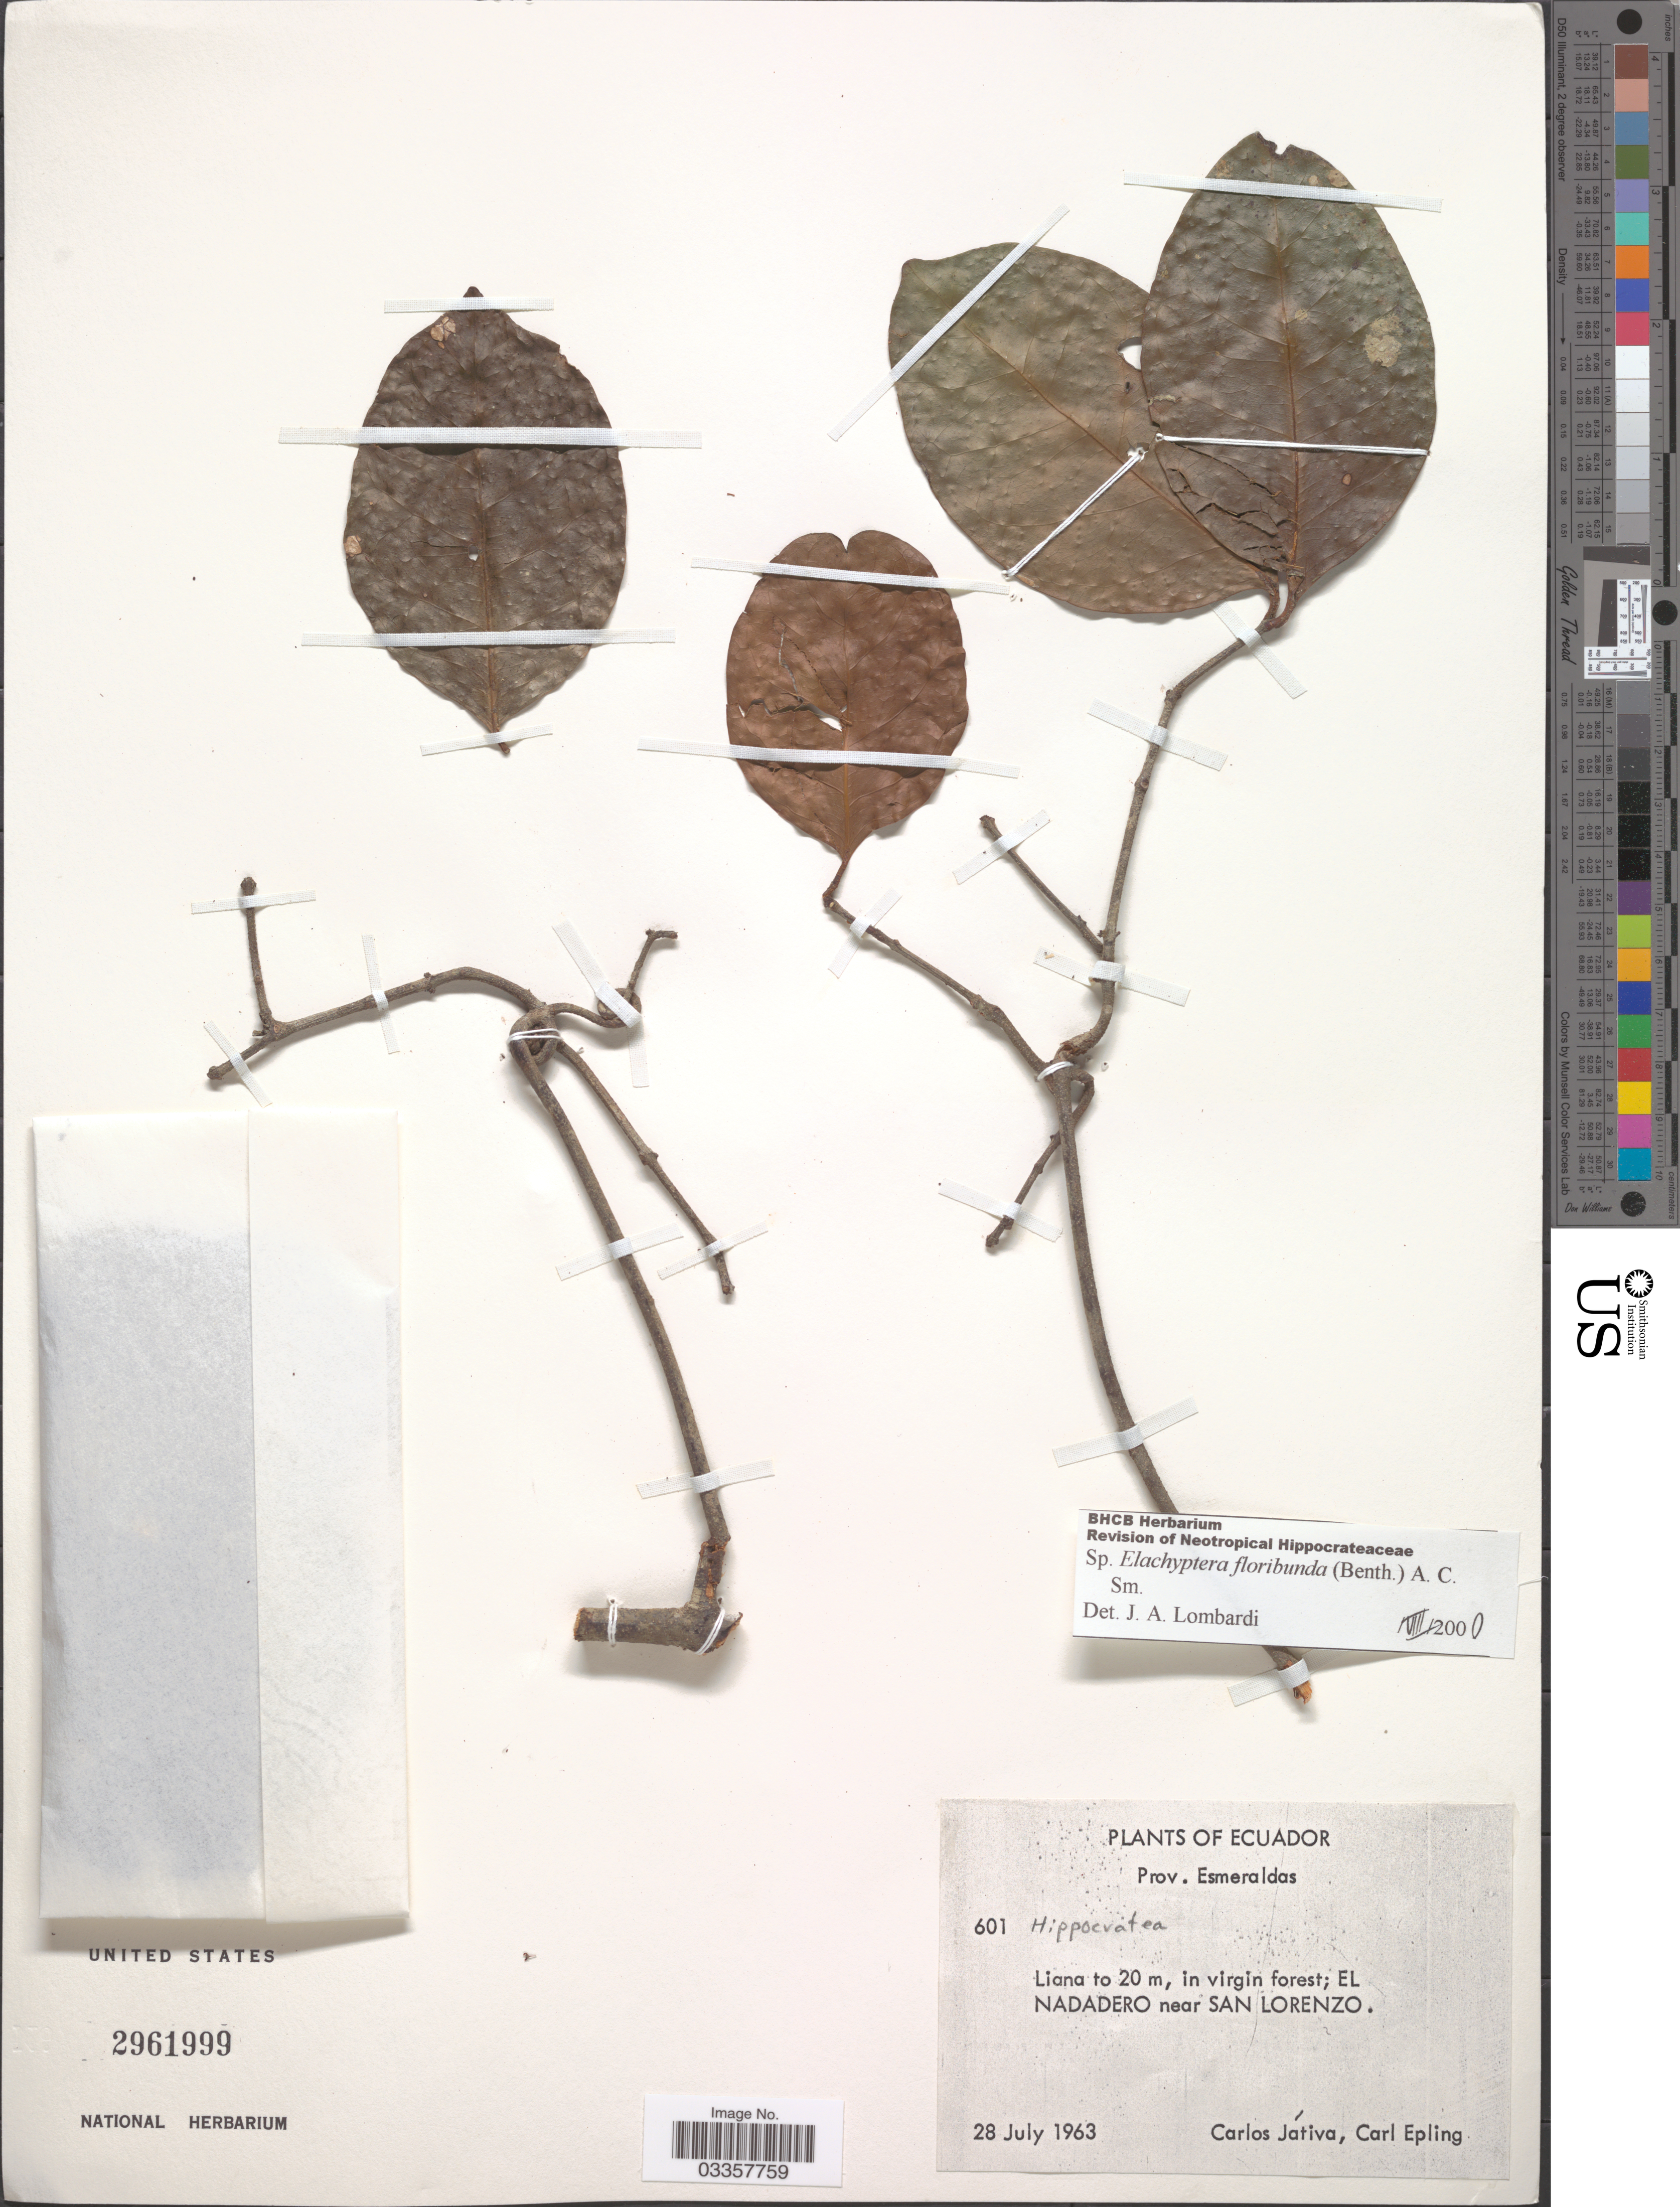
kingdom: Plantae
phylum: Tracheophyta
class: Magnoliopsida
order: Celastrales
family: Celastraceae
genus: Elachyptera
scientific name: Elachyptera floribunda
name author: (Benth.) A.C. Sm.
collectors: C. D. Játiva & C. C. Epling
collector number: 601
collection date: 1963-07-28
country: Ecuador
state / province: Esmeraldas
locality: El Nadadero near San Lorenzo.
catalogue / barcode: US 2961999